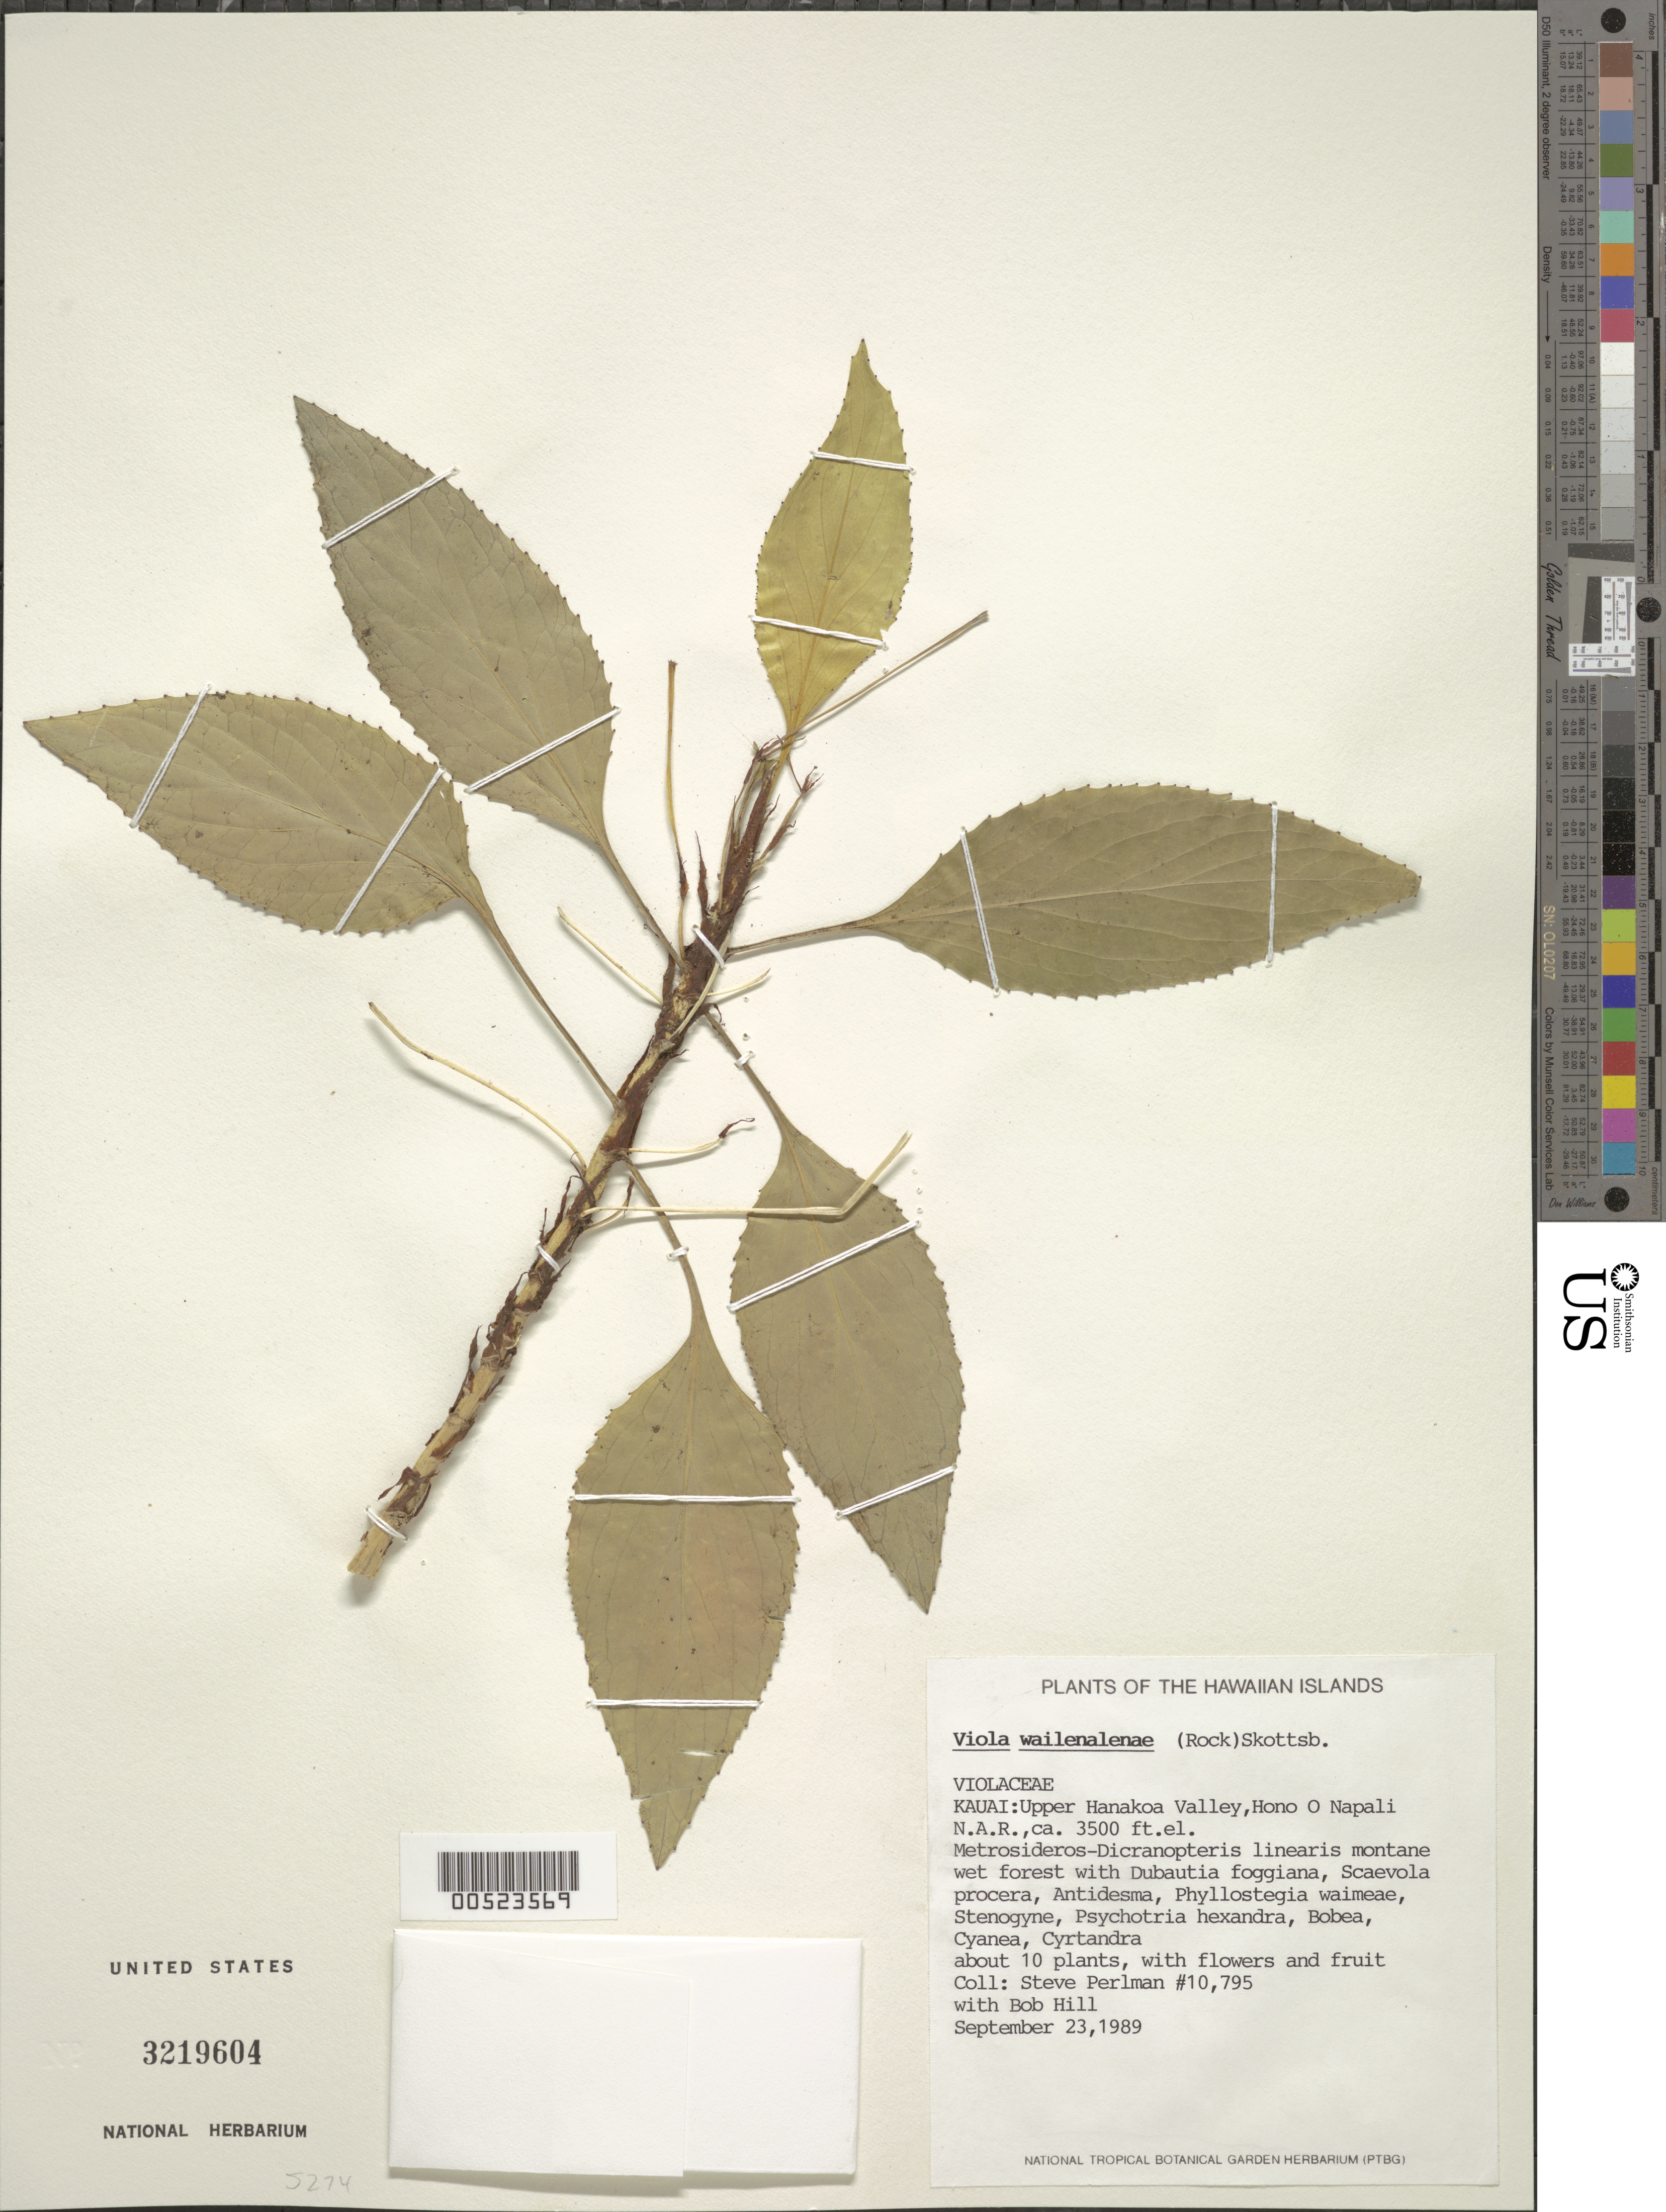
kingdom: Plantae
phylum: Tracheophyta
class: Magnoliopsida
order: Malpighiales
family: Violaceae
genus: Viola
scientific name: Viola wailenalenae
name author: (Rock) Skottsb.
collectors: S. P. Perlman & B. Hill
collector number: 10795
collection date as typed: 23 Sep 1989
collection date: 1989-09-23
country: United States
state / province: Hawaii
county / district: Kauai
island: Kaua'i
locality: Upper Hanakoa Valley, Hono O Napali N.A.R.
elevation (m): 1067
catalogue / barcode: US 3219604